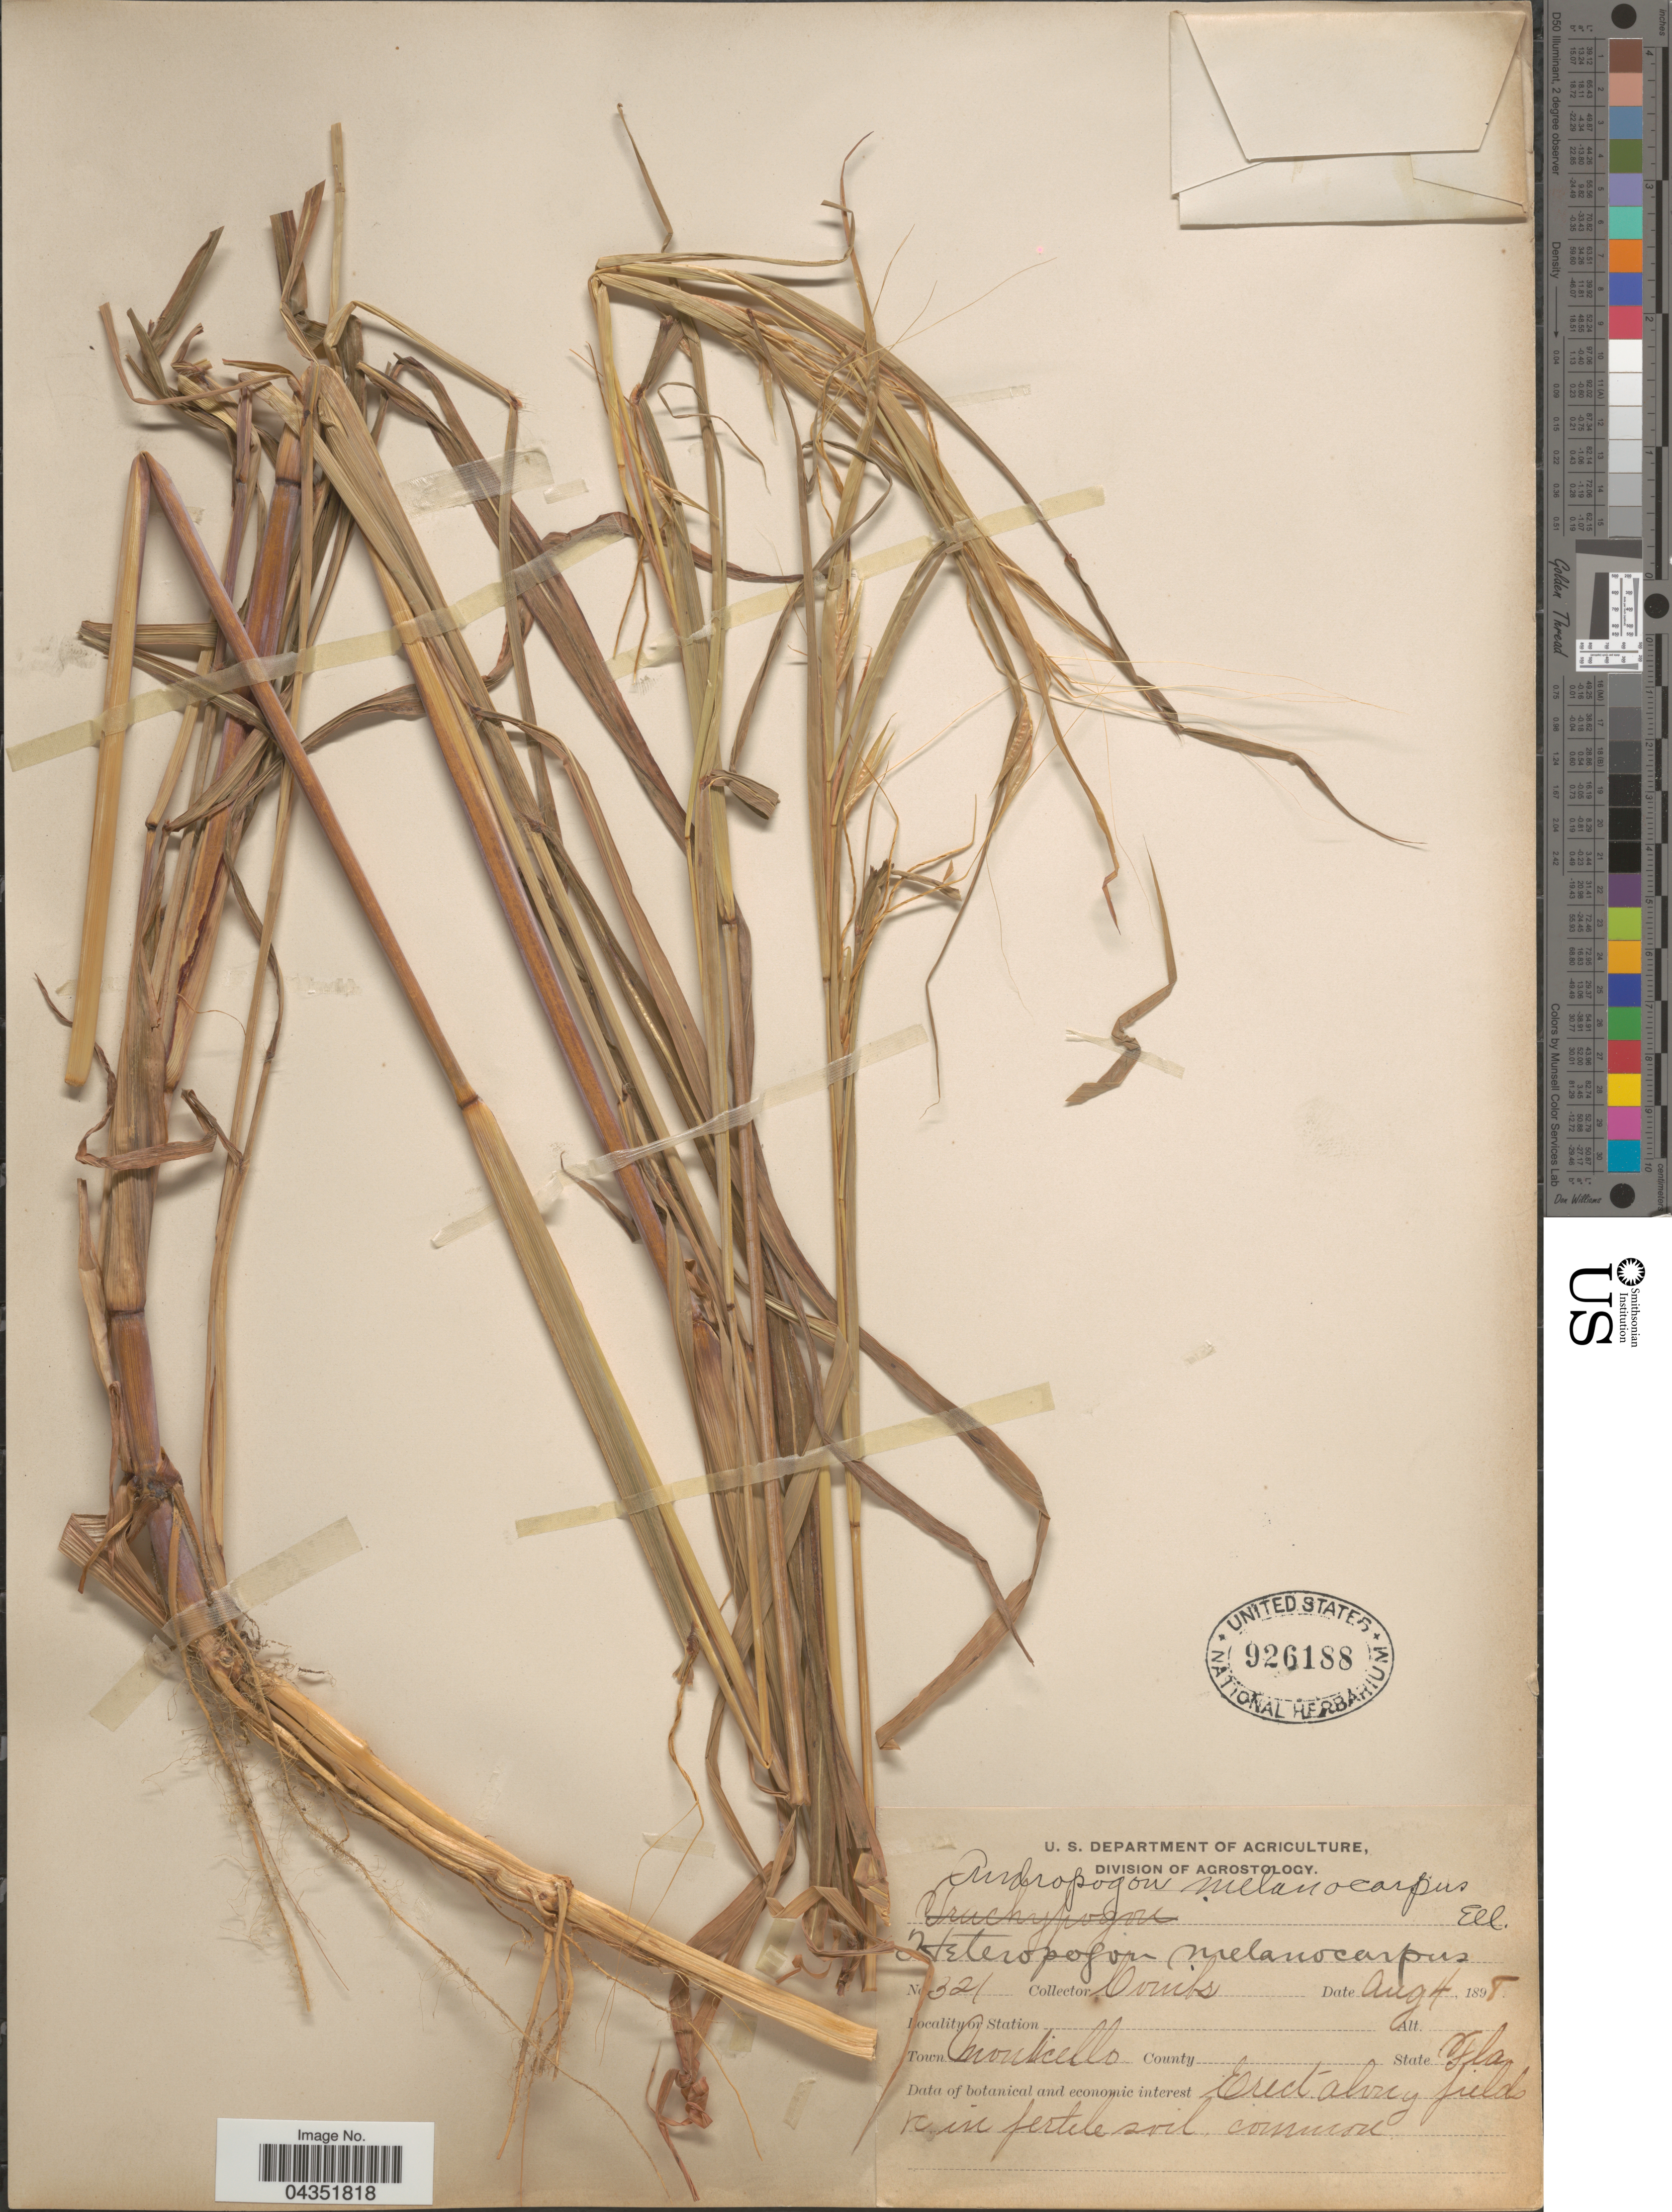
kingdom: Plantae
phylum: Tracheophyta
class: Liliopsida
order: Poales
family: Poaceae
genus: Heteropogon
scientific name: Heteropogon melanocarpus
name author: (Elliott) Benth.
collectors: -. Combs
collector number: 321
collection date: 1898-08-04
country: United States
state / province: Florida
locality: Town Monticello.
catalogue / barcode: US 926188